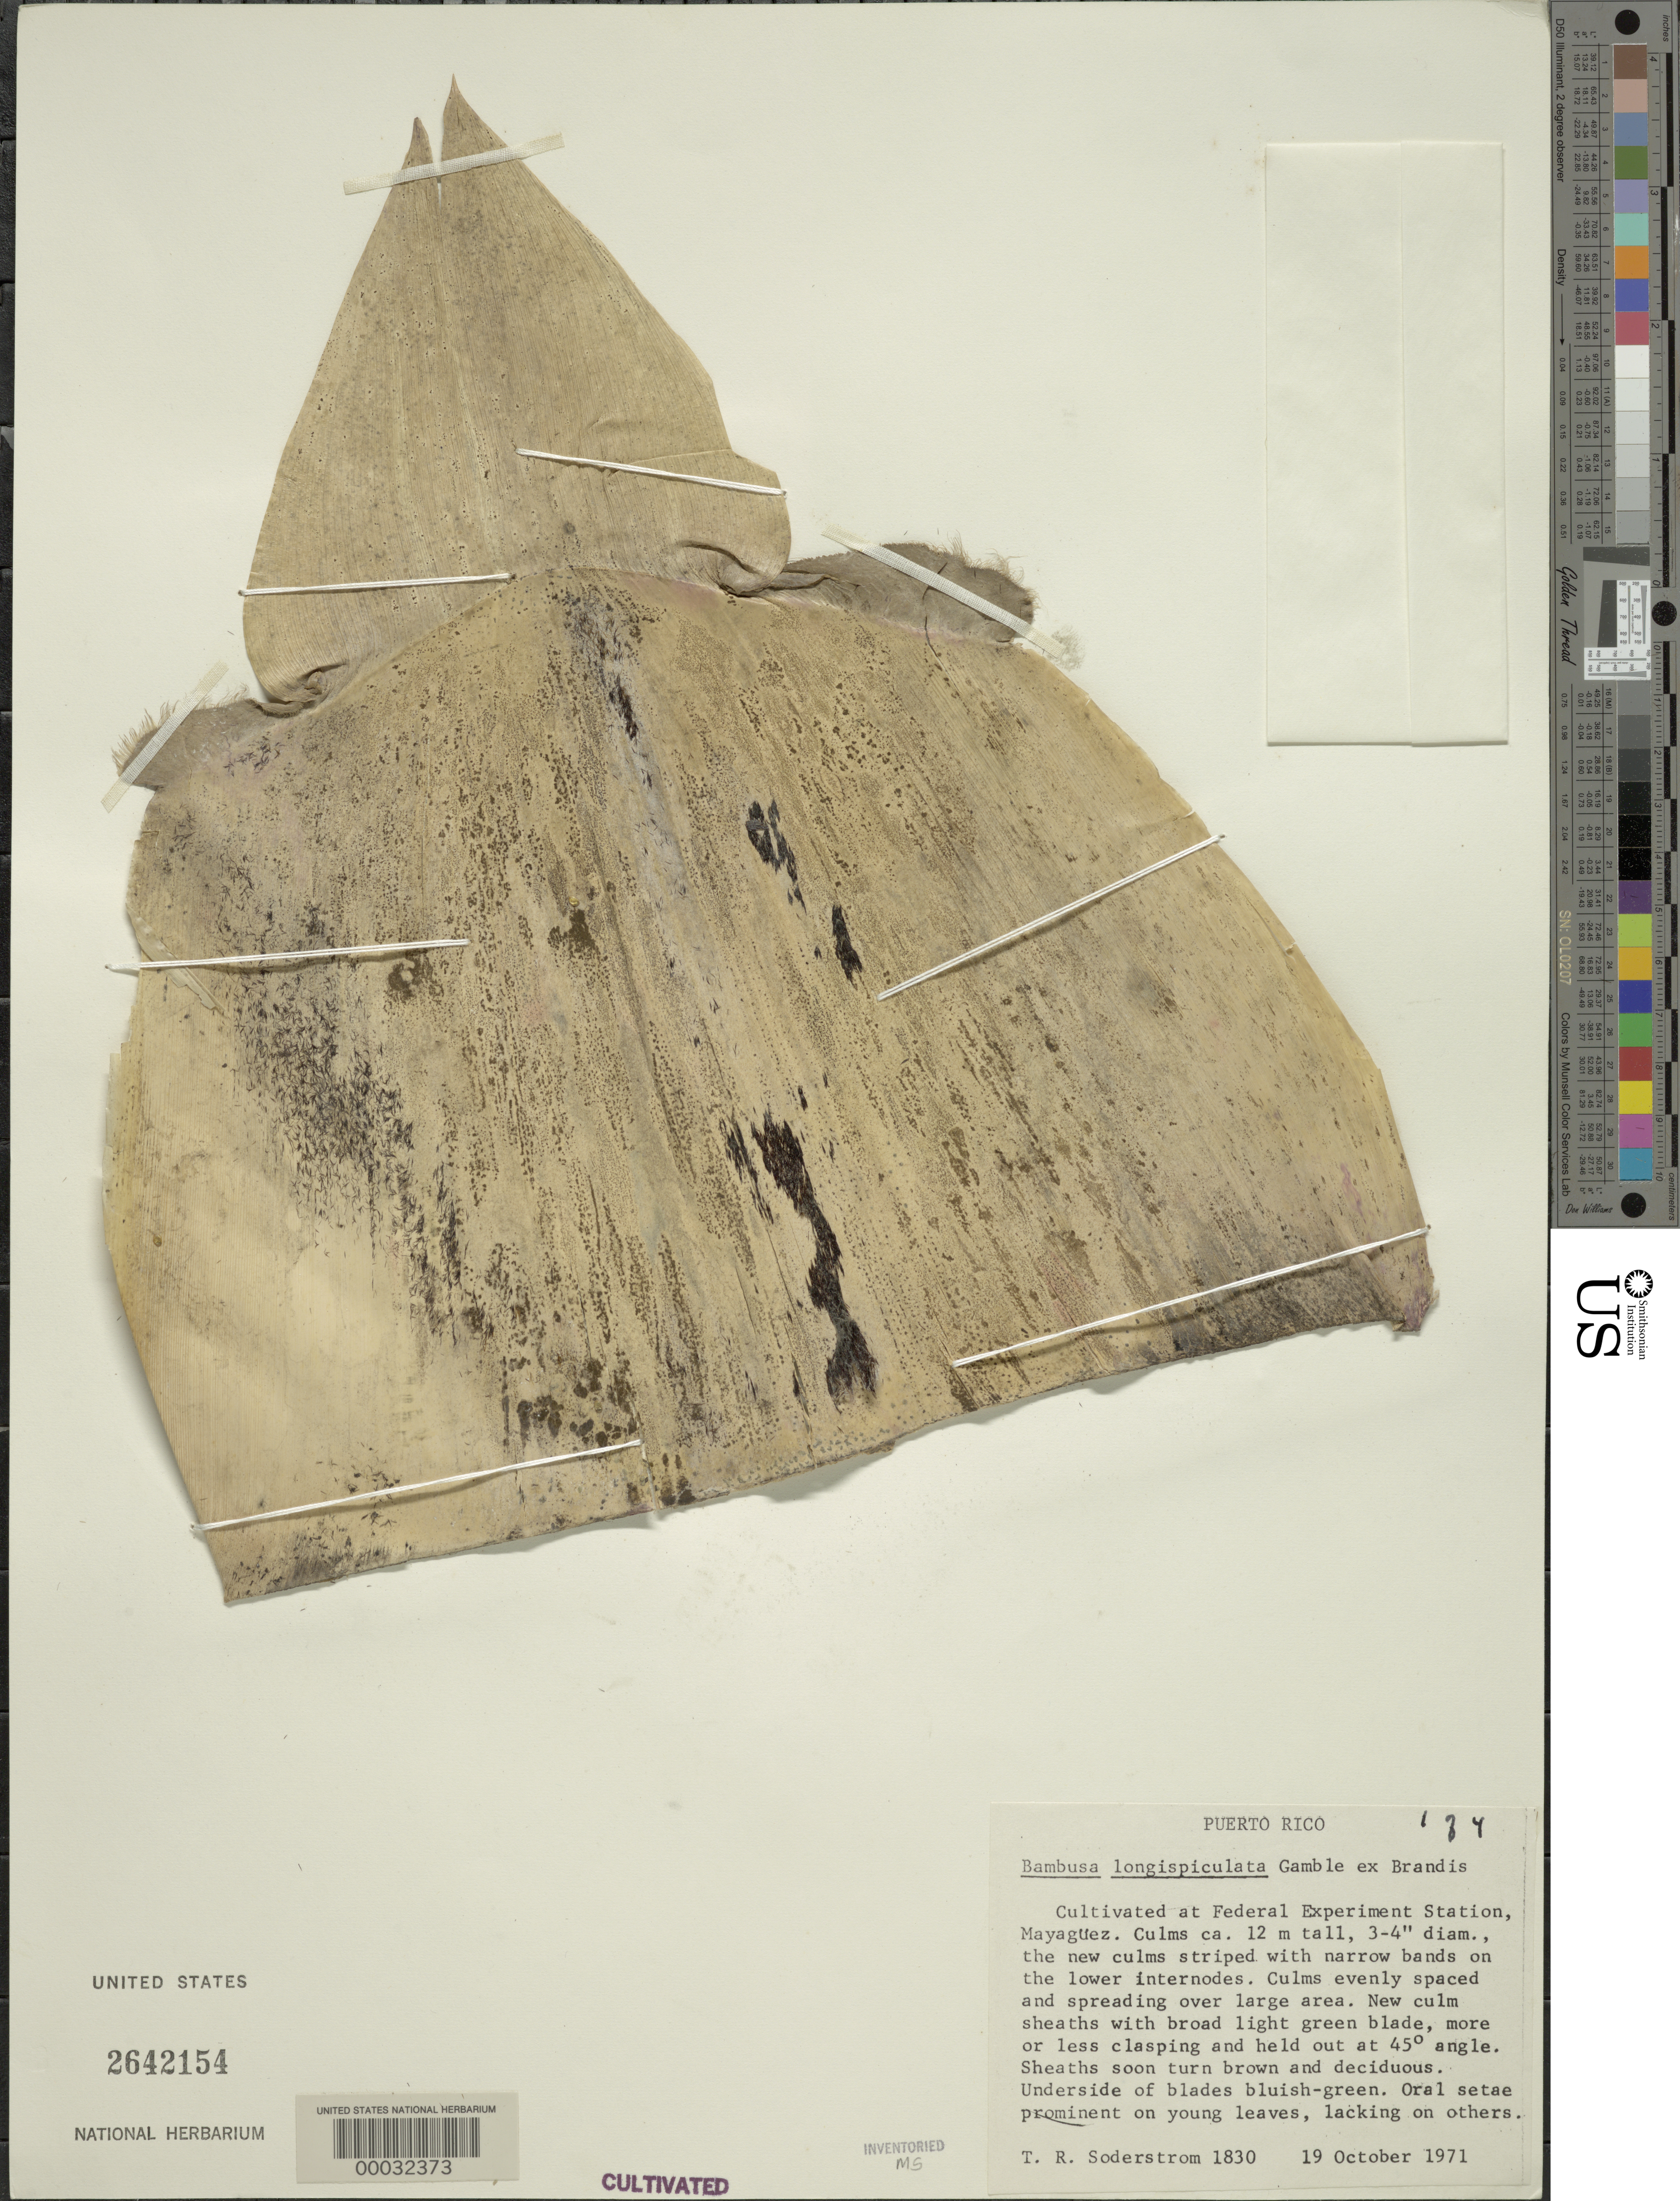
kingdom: Plantae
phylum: Tracheophyta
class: Liliopsida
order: Poales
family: Poaceae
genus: Bambusa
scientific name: Bambusa longispiculata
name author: Gamble ex Brandis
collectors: T. R. Soderstrom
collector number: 1830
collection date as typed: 19 Oct 1971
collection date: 1971-10-19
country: Puerto Rico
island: Greater Antilles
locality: Federal experimental station-mayaguez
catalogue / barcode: US 2642154